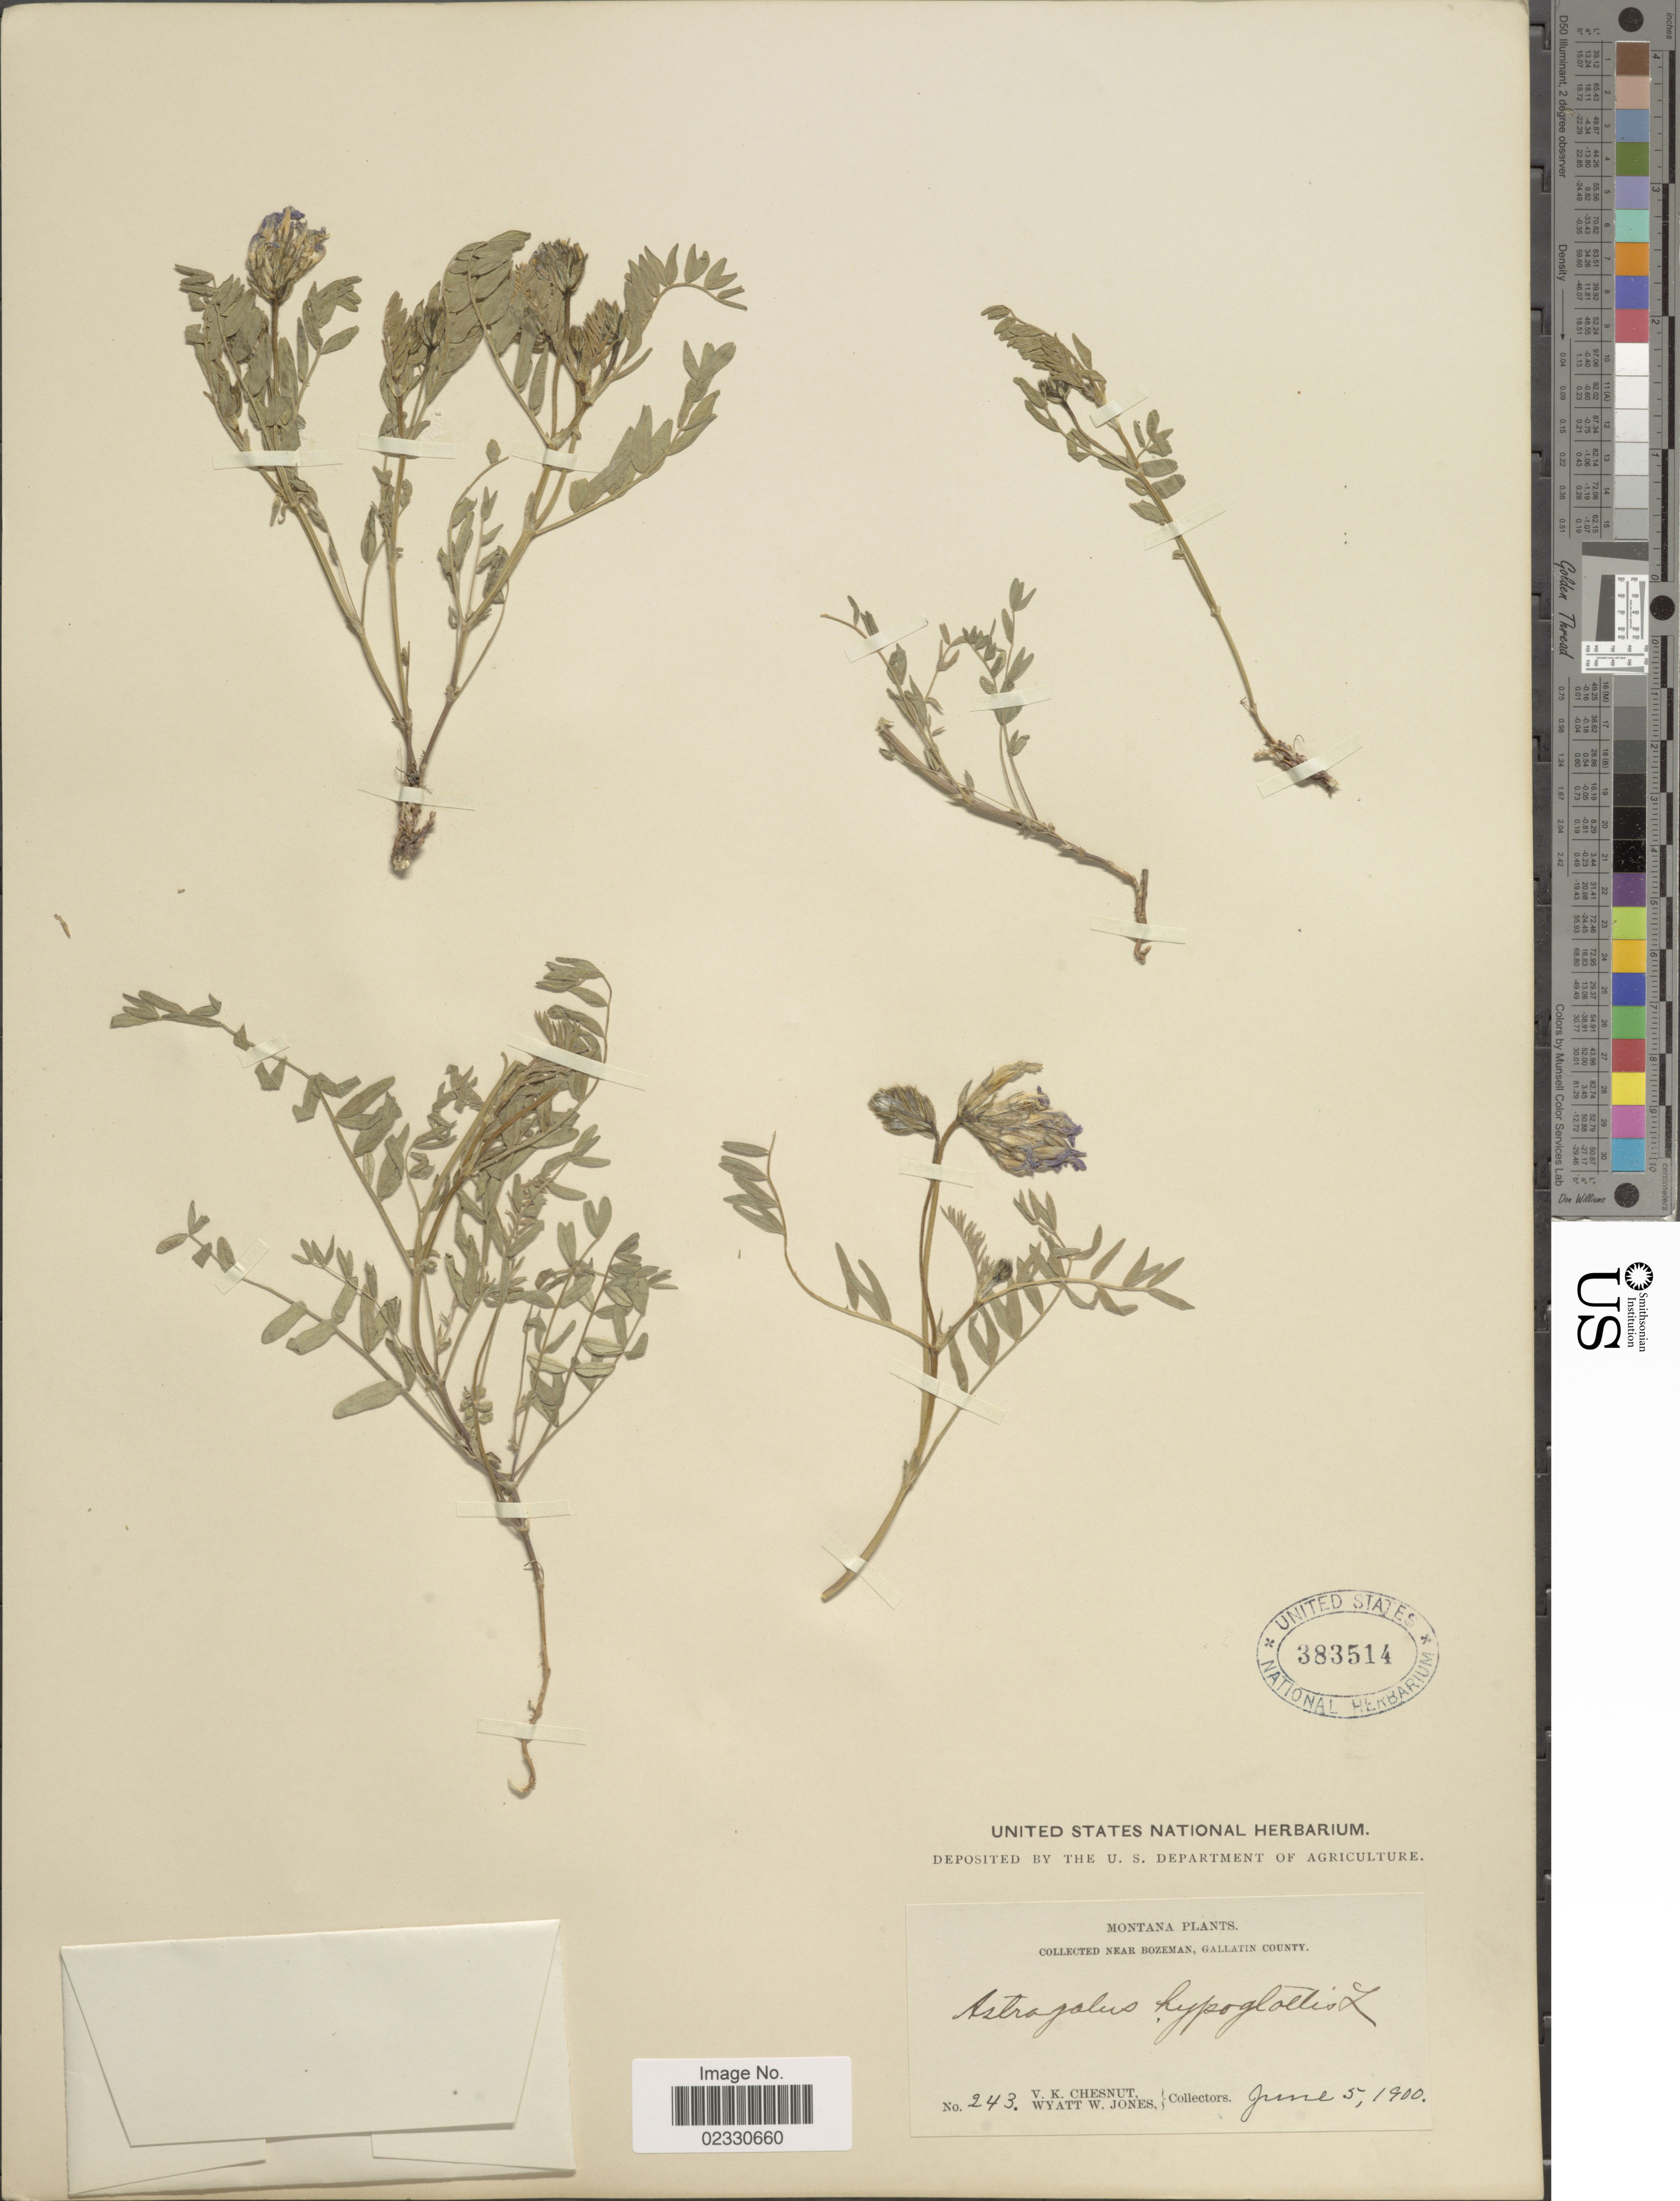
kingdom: Plantae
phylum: Tracheophyta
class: Magnoliopsida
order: Fabales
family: Fabaceae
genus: Astragalus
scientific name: Astragalus dasyglottis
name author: DC.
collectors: V. Chesnut & W. W. Jones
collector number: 243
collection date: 1900-06-05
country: United States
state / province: Montana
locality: Near Bozeman, Gallatin County.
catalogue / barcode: US 383514